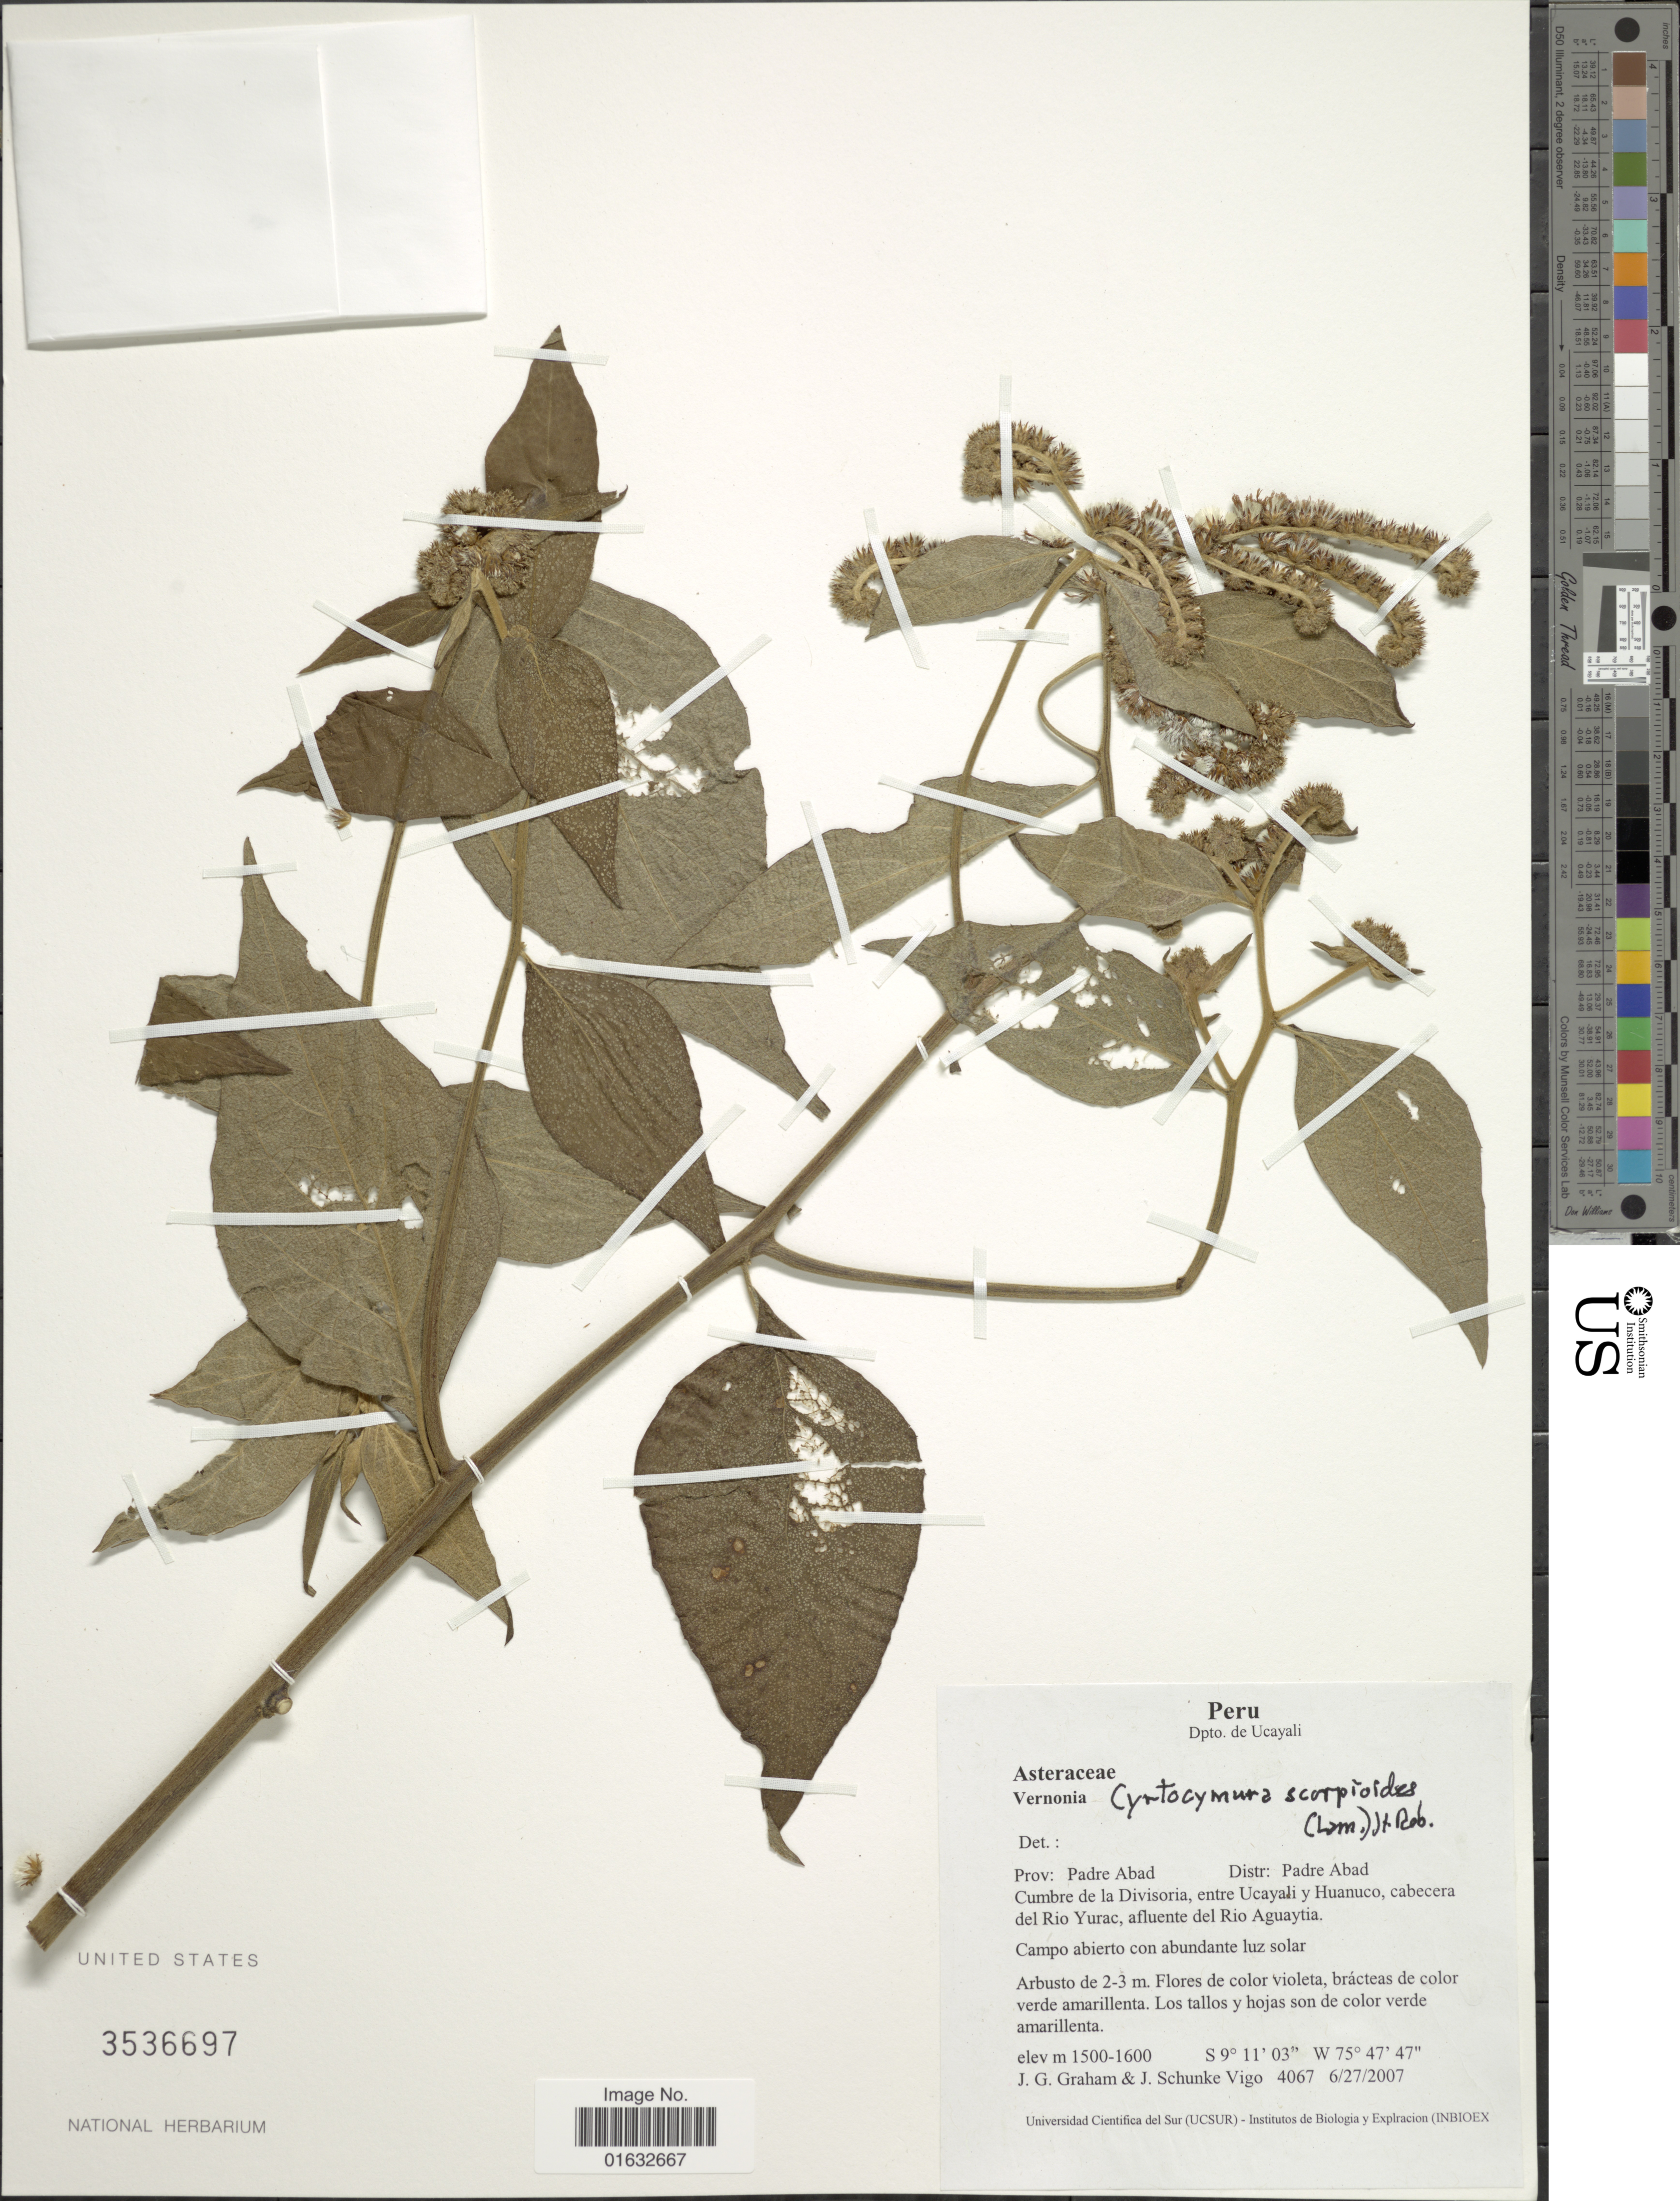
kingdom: Plantae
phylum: Tracheophyta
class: Magnoliopsida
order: Asterales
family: Asteraceae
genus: Cyrtocymura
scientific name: Cyrtocymura scorpioides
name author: (Lam.) H. Rob.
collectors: J. Graham & J. Schunke Vigo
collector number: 4067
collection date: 2007-06-27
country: Peru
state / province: Ucayali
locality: Prov.: Padre Abad. Distr.: Padre Abad. Cumbre de la Divisoria, entre Ucayali y Huanuco, cabecera del Rio Yurac, afluente del Rio Aguaytia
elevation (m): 1500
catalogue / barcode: US 3536697